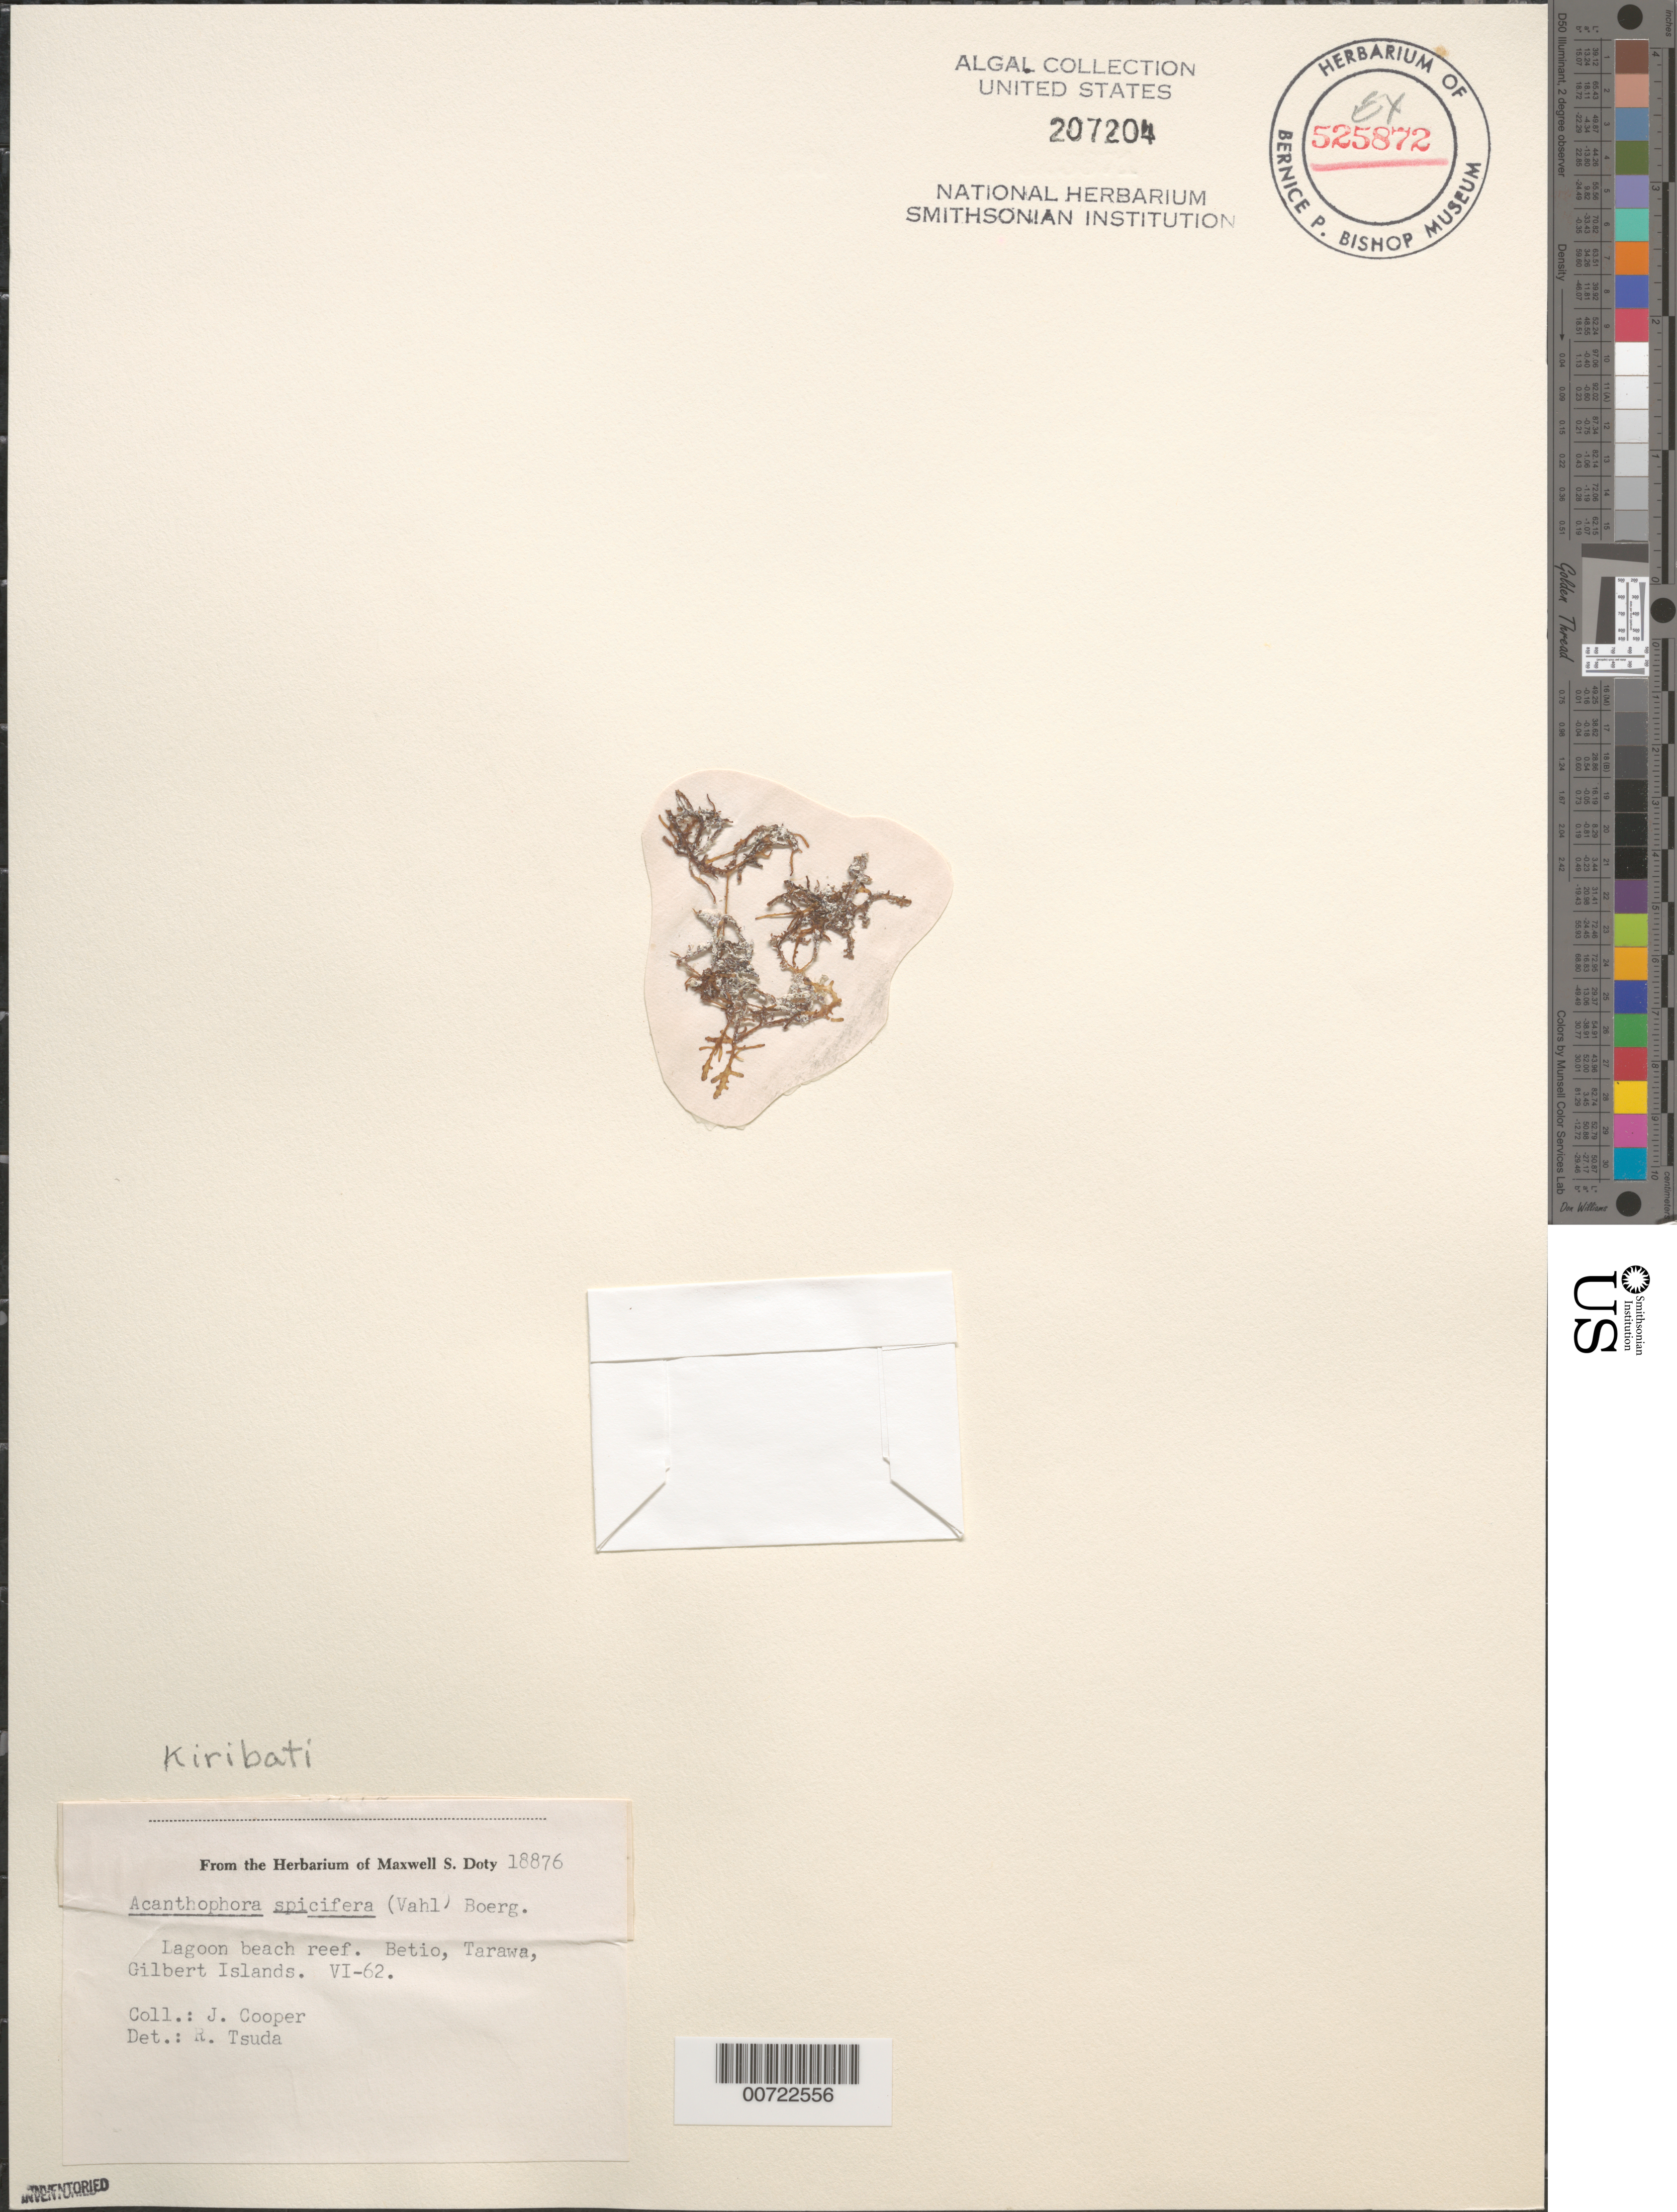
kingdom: Plantae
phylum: Rhodophyta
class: Florideophyceae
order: Ceramiales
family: Rhodomelaceae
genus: Acanthophora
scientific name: Acanthophora spicifera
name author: (Vahl) Børgesen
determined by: Tsuda, R. T.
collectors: J. Cooper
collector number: MSD 18876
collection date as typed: Jul 1962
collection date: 1962-07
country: Kiribati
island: Tarawa Atoll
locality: Betio. Lagoon beach reef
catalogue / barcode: US 207204